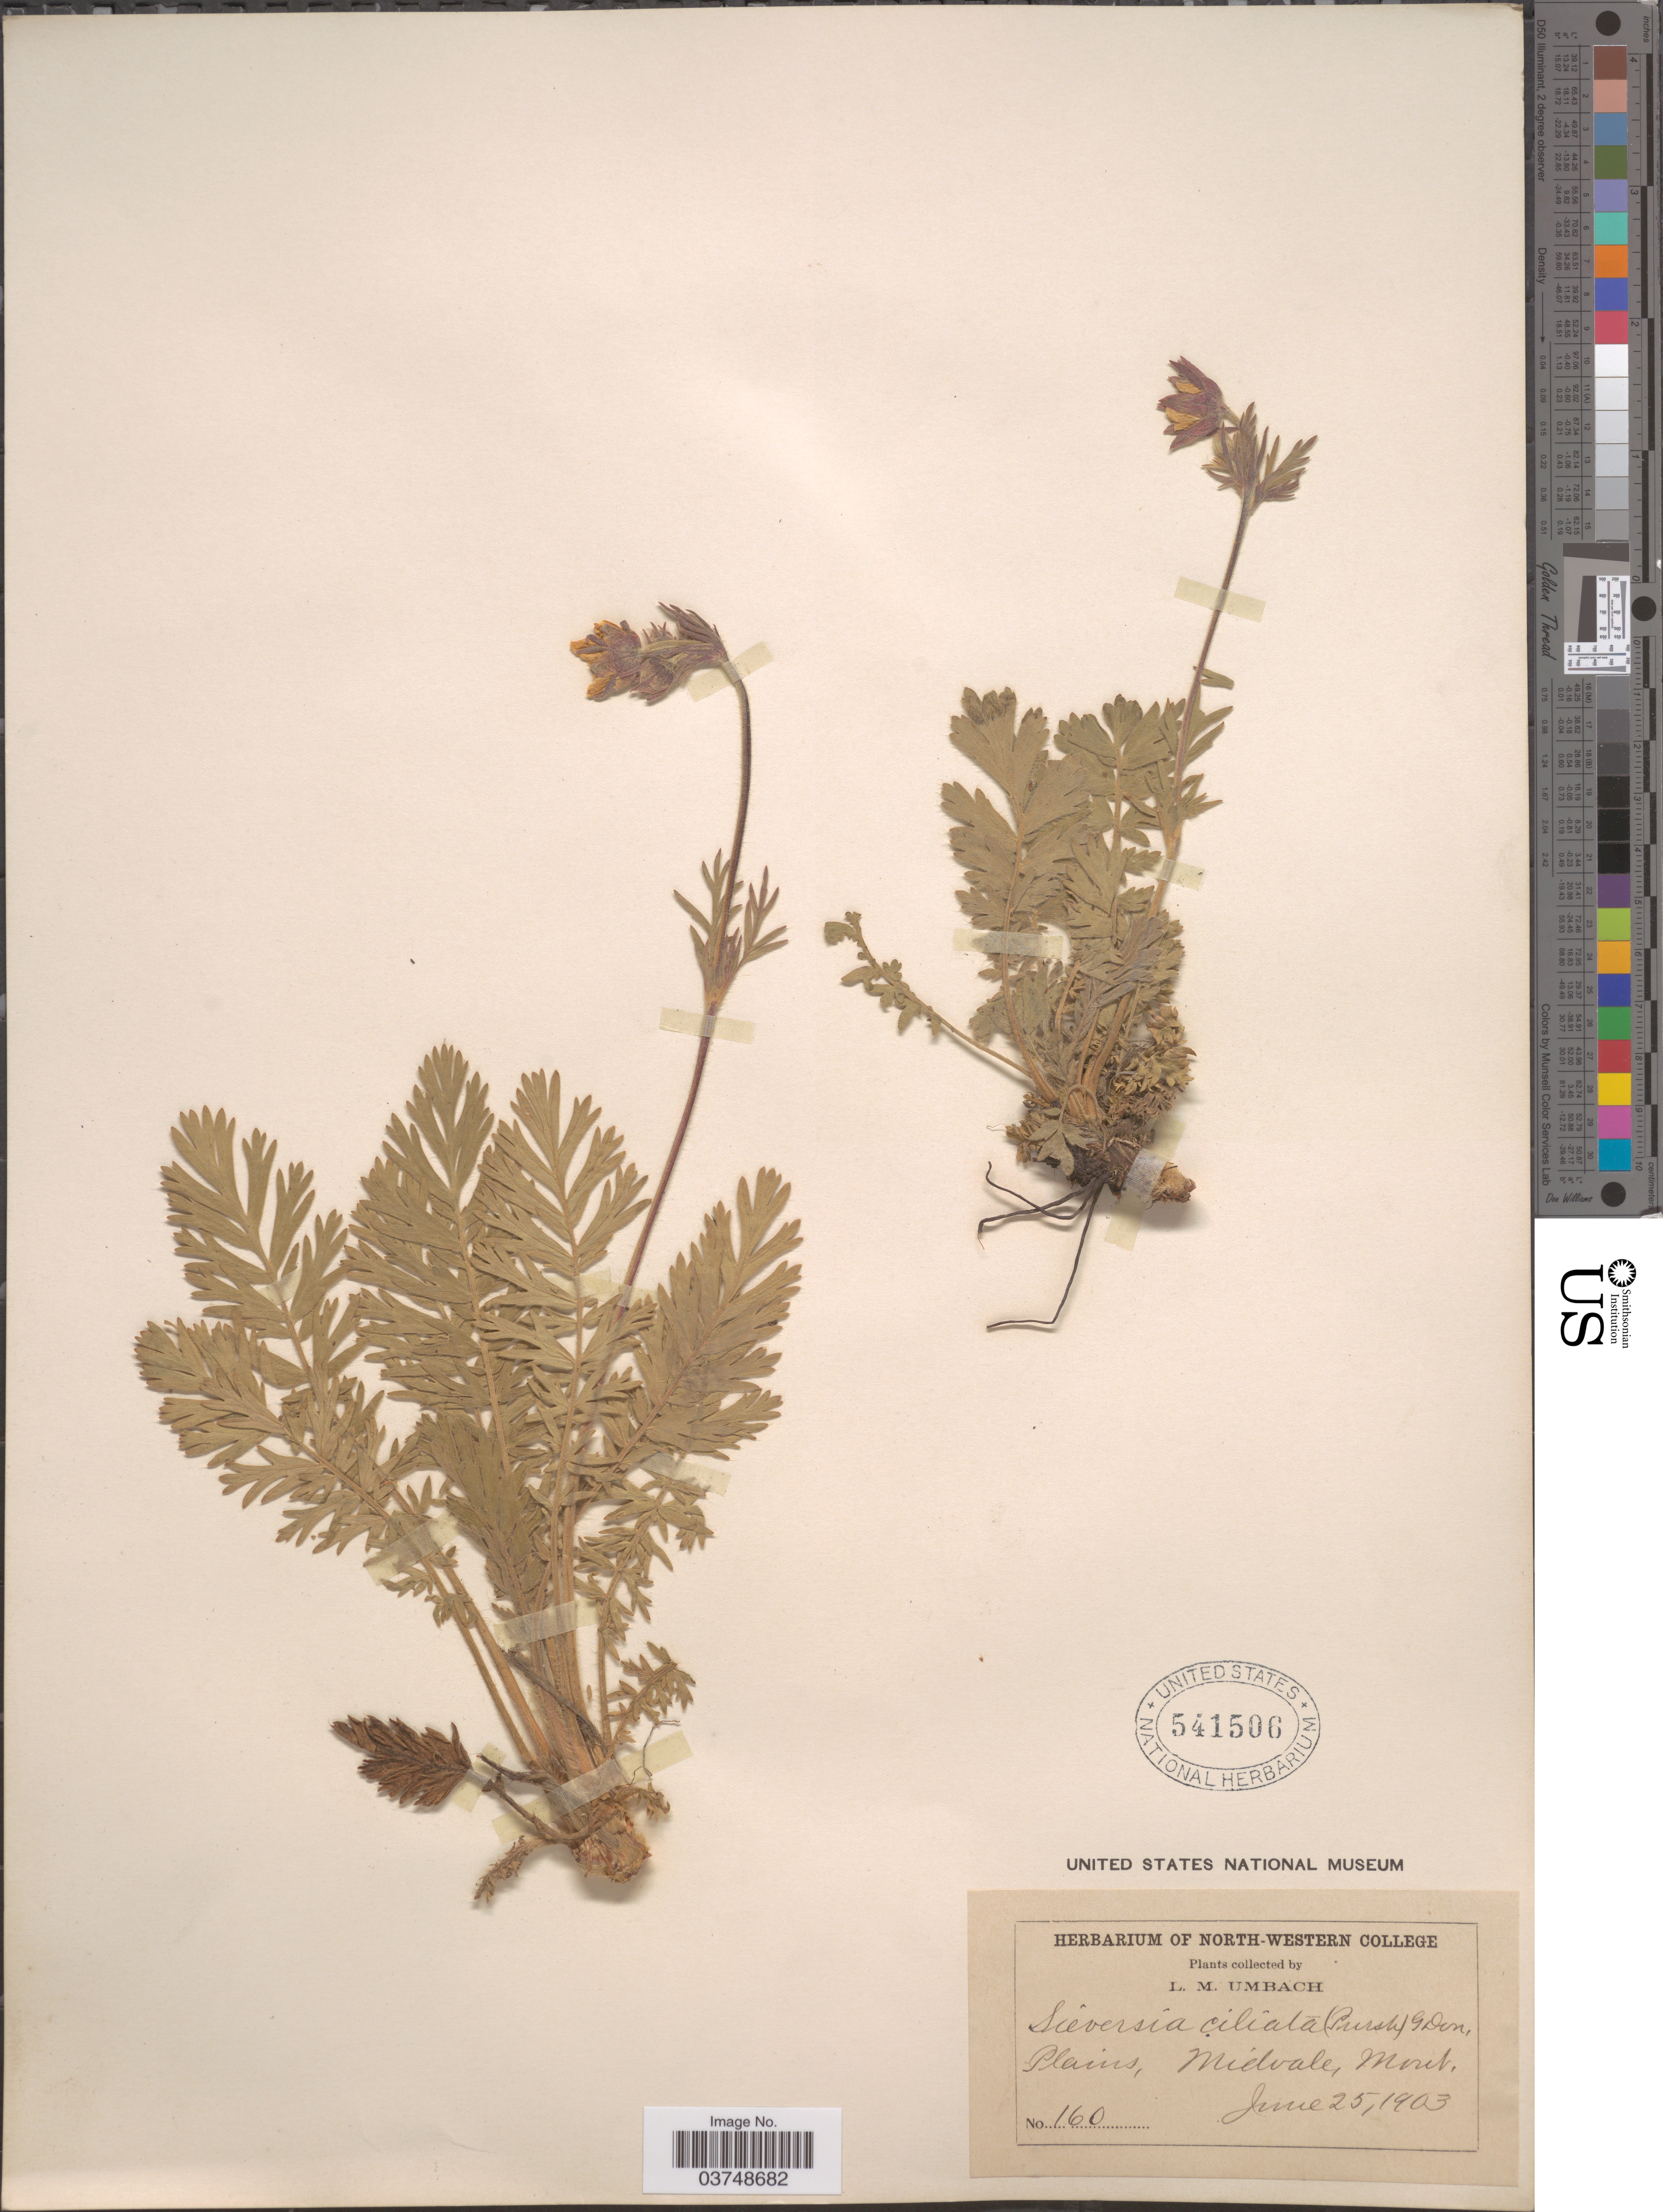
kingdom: Plantae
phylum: Tracheophyta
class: Magnoliopsida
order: Rosales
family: Rosaceae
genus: Geum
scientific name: Geum triflorum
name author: Pursh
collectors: L. M. Umbach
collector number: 160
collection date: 1903-06-25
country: United States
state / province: Montana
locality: Midvale.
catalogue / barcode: US 541506